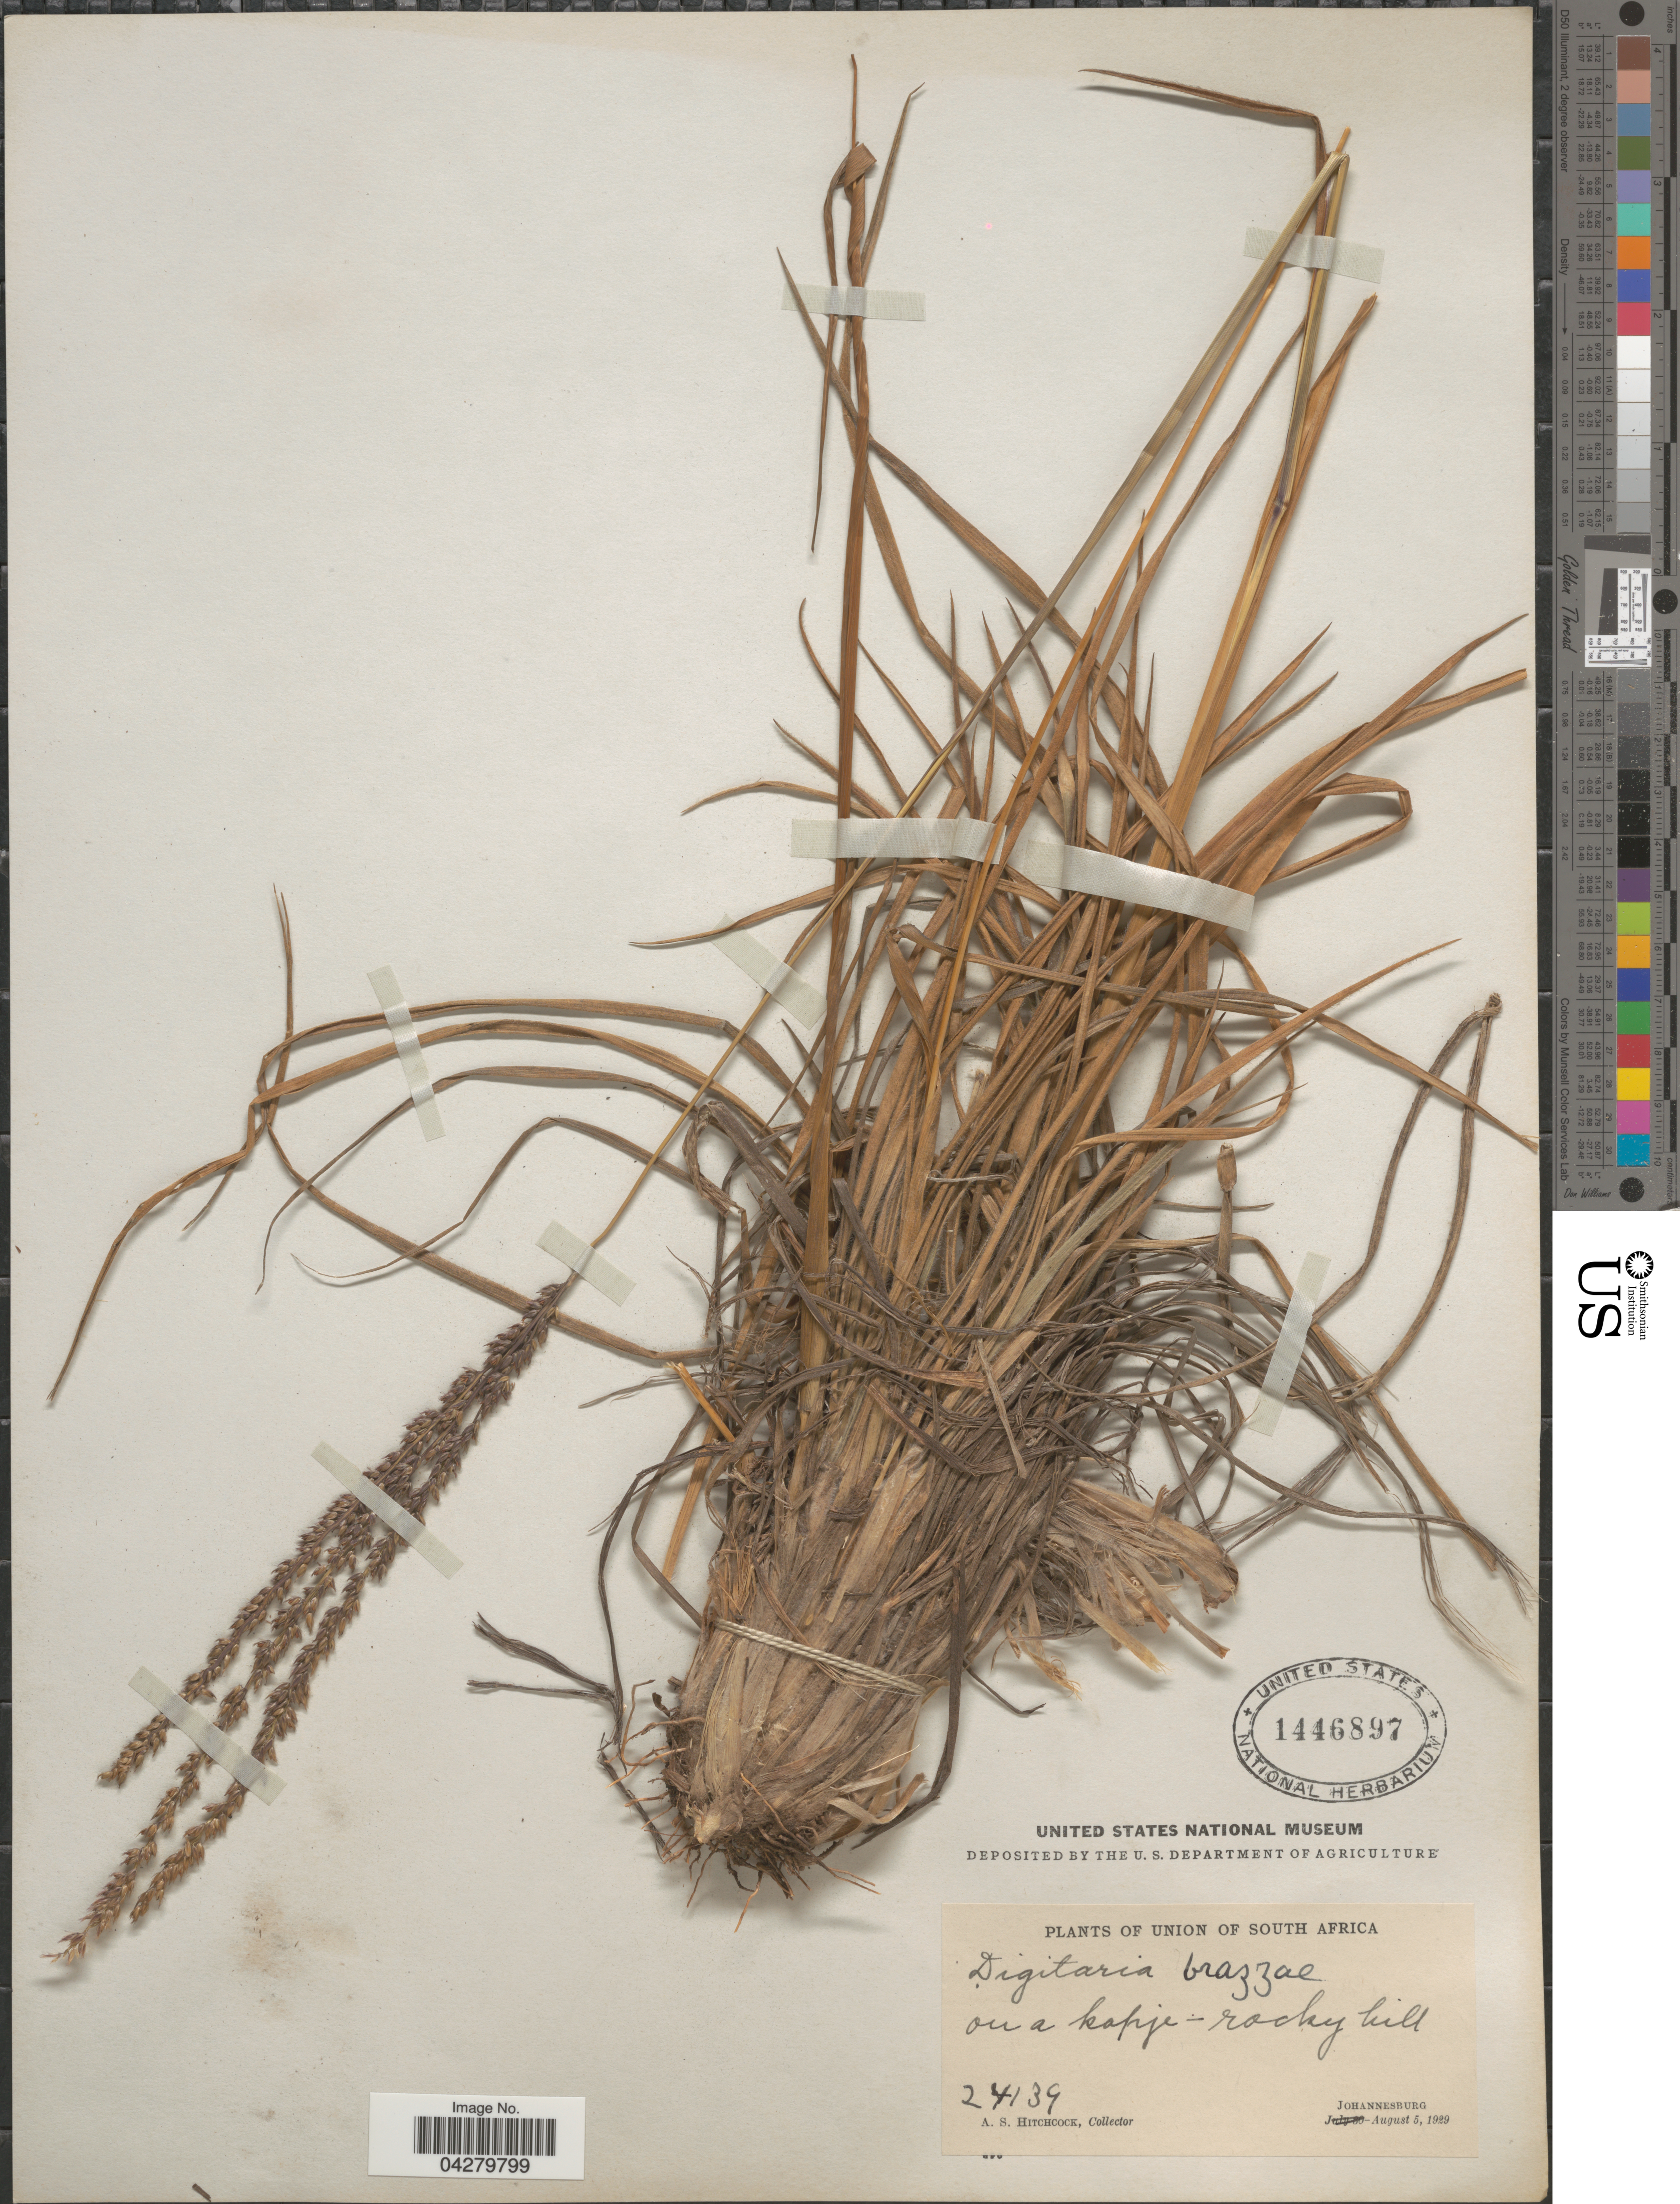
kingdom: Plantae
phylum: Tracheophyta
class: Liliopsida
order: Poales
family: Poaceae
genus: Digitaria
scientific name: Digitaria brazzae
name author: (Franch.) Stapf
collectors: A. S. Hitchcock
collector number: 24139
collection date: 1929-08-05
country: South Africa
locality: Union of South Africa. Johannesburg.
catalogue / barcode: US 1446897